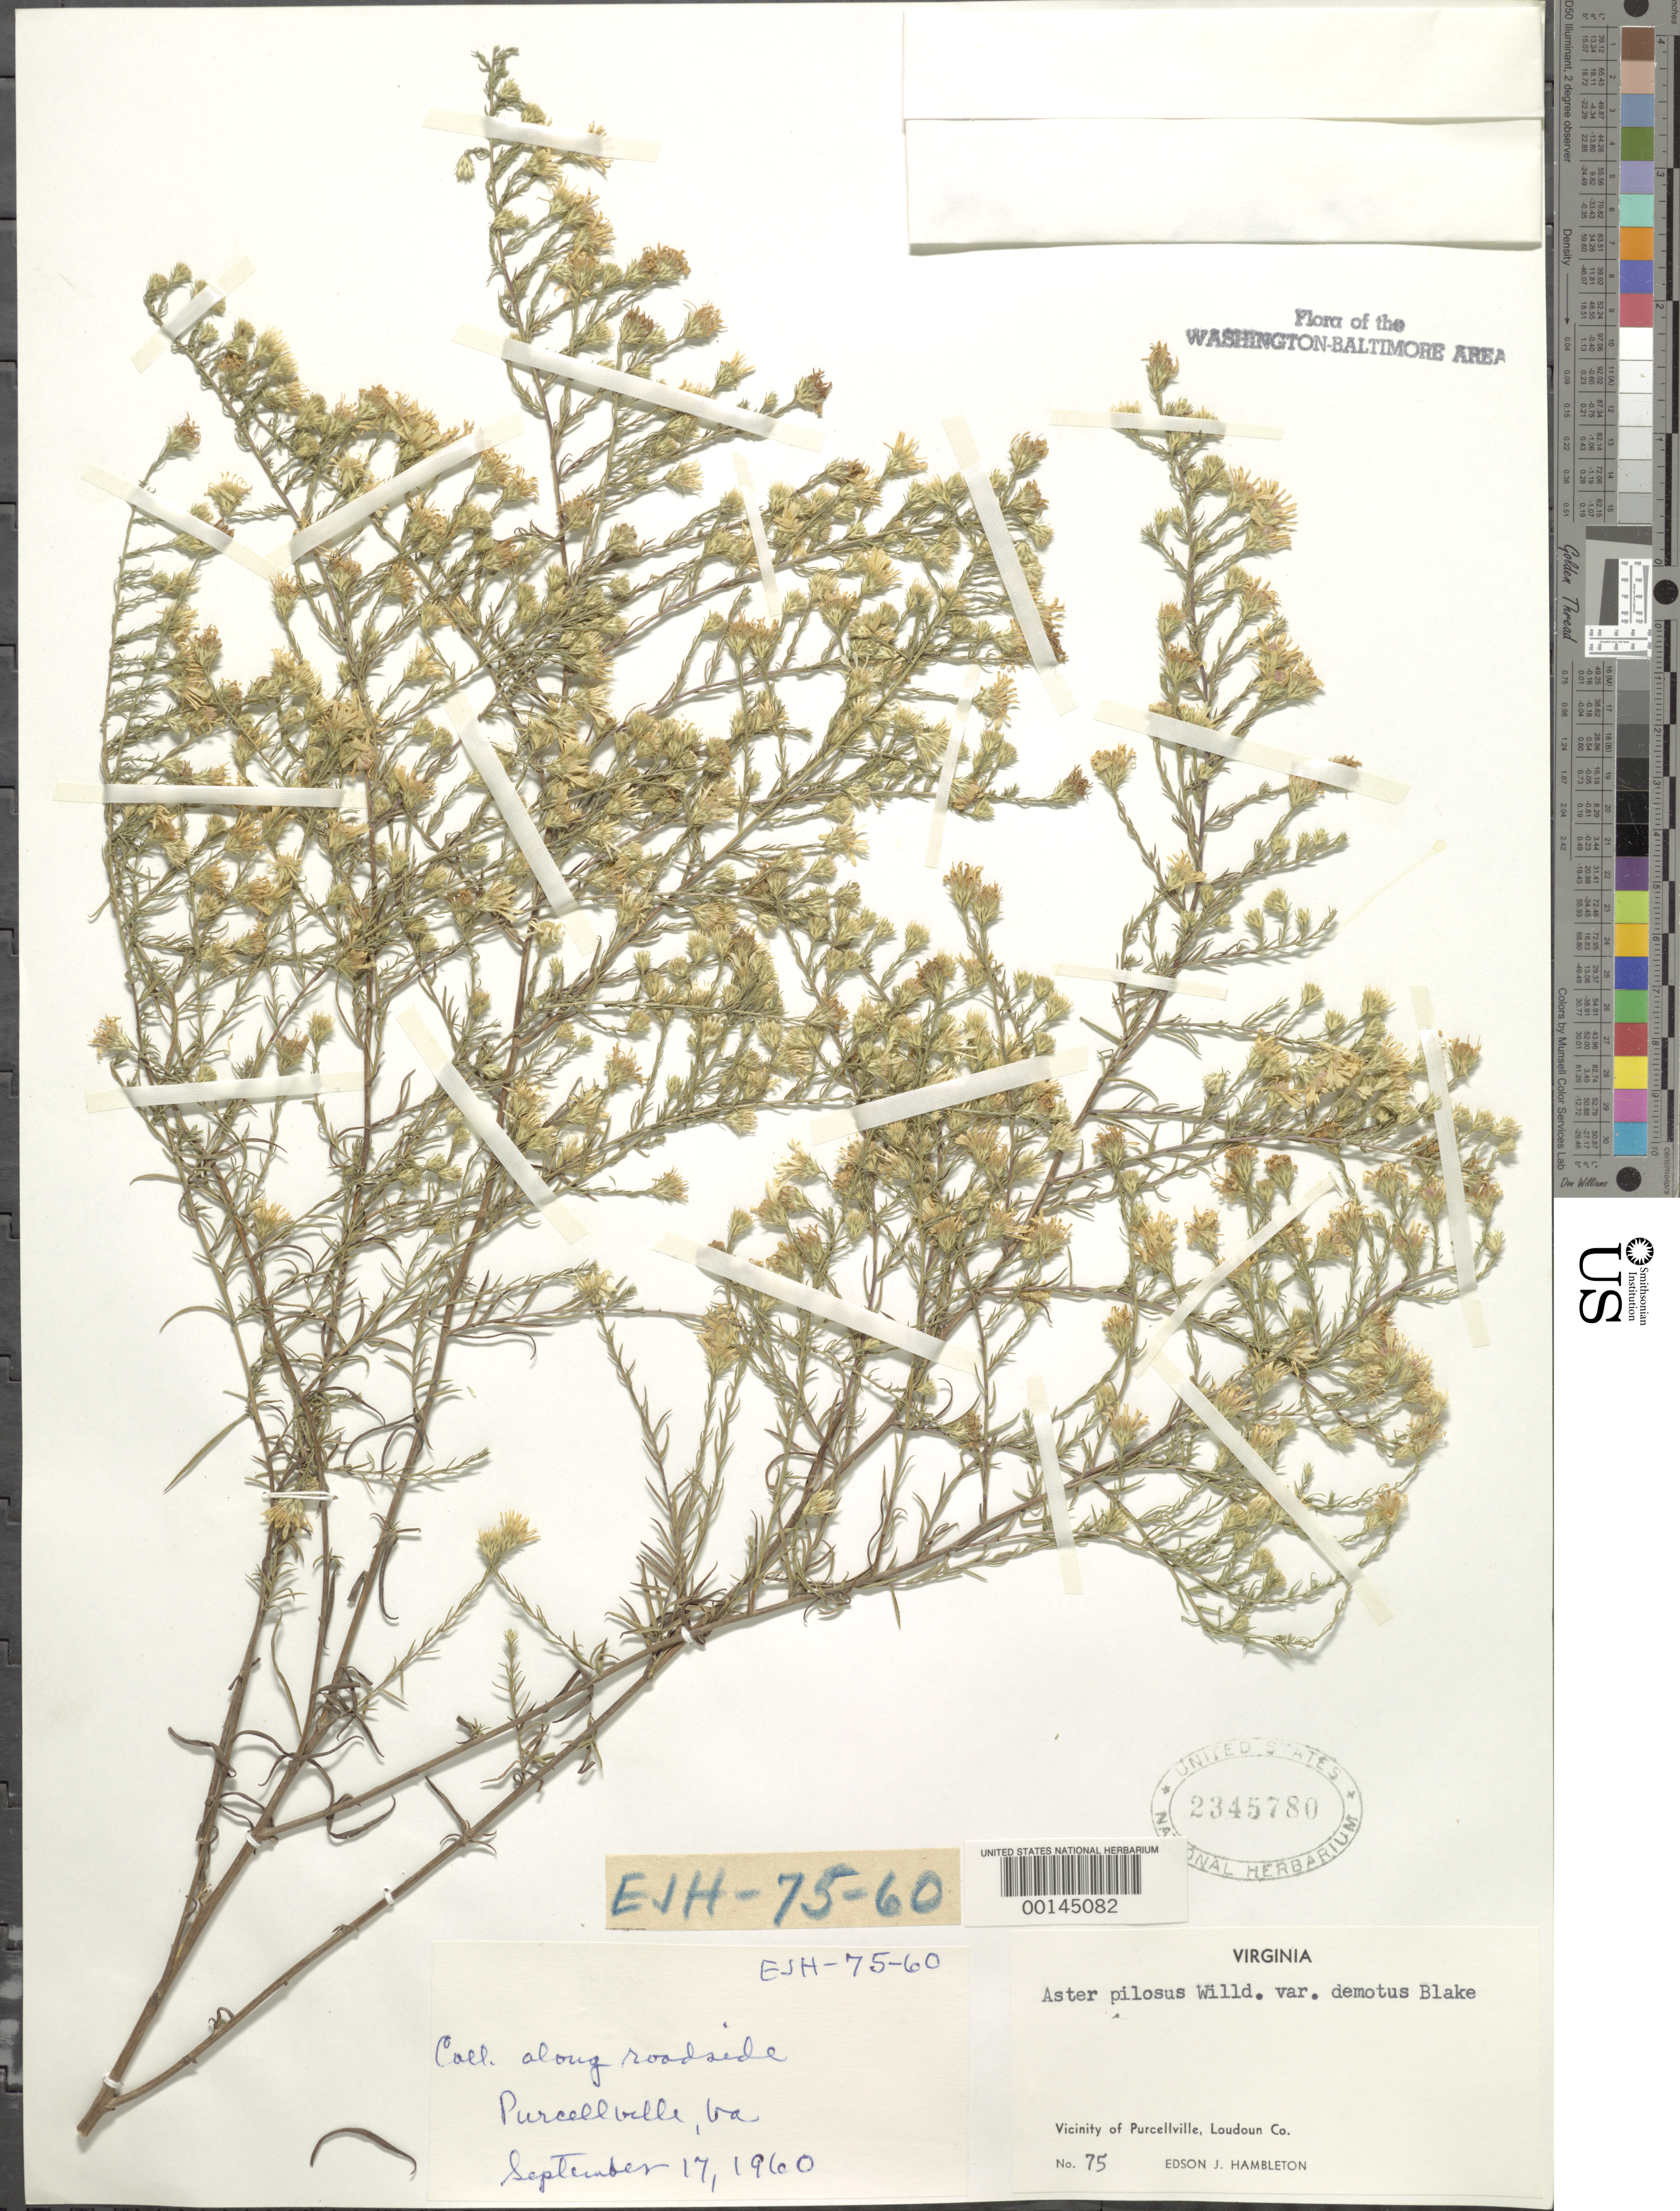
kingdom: Plantae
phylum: Tracheophyta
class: Magnoliopsida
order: Asterales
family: Asteraceae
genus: Symphyotrichum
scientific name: Symphyotrichum pilosum var. pringlei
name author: (A. Gray) G.L. Nesom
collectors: H. A. Allard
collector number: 75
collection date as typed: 17 Sep 1960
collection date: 1960-09-17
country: United States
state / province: Virginia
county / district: Loudoun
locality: Purcellville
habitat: Roadside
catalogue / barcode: US 2345780